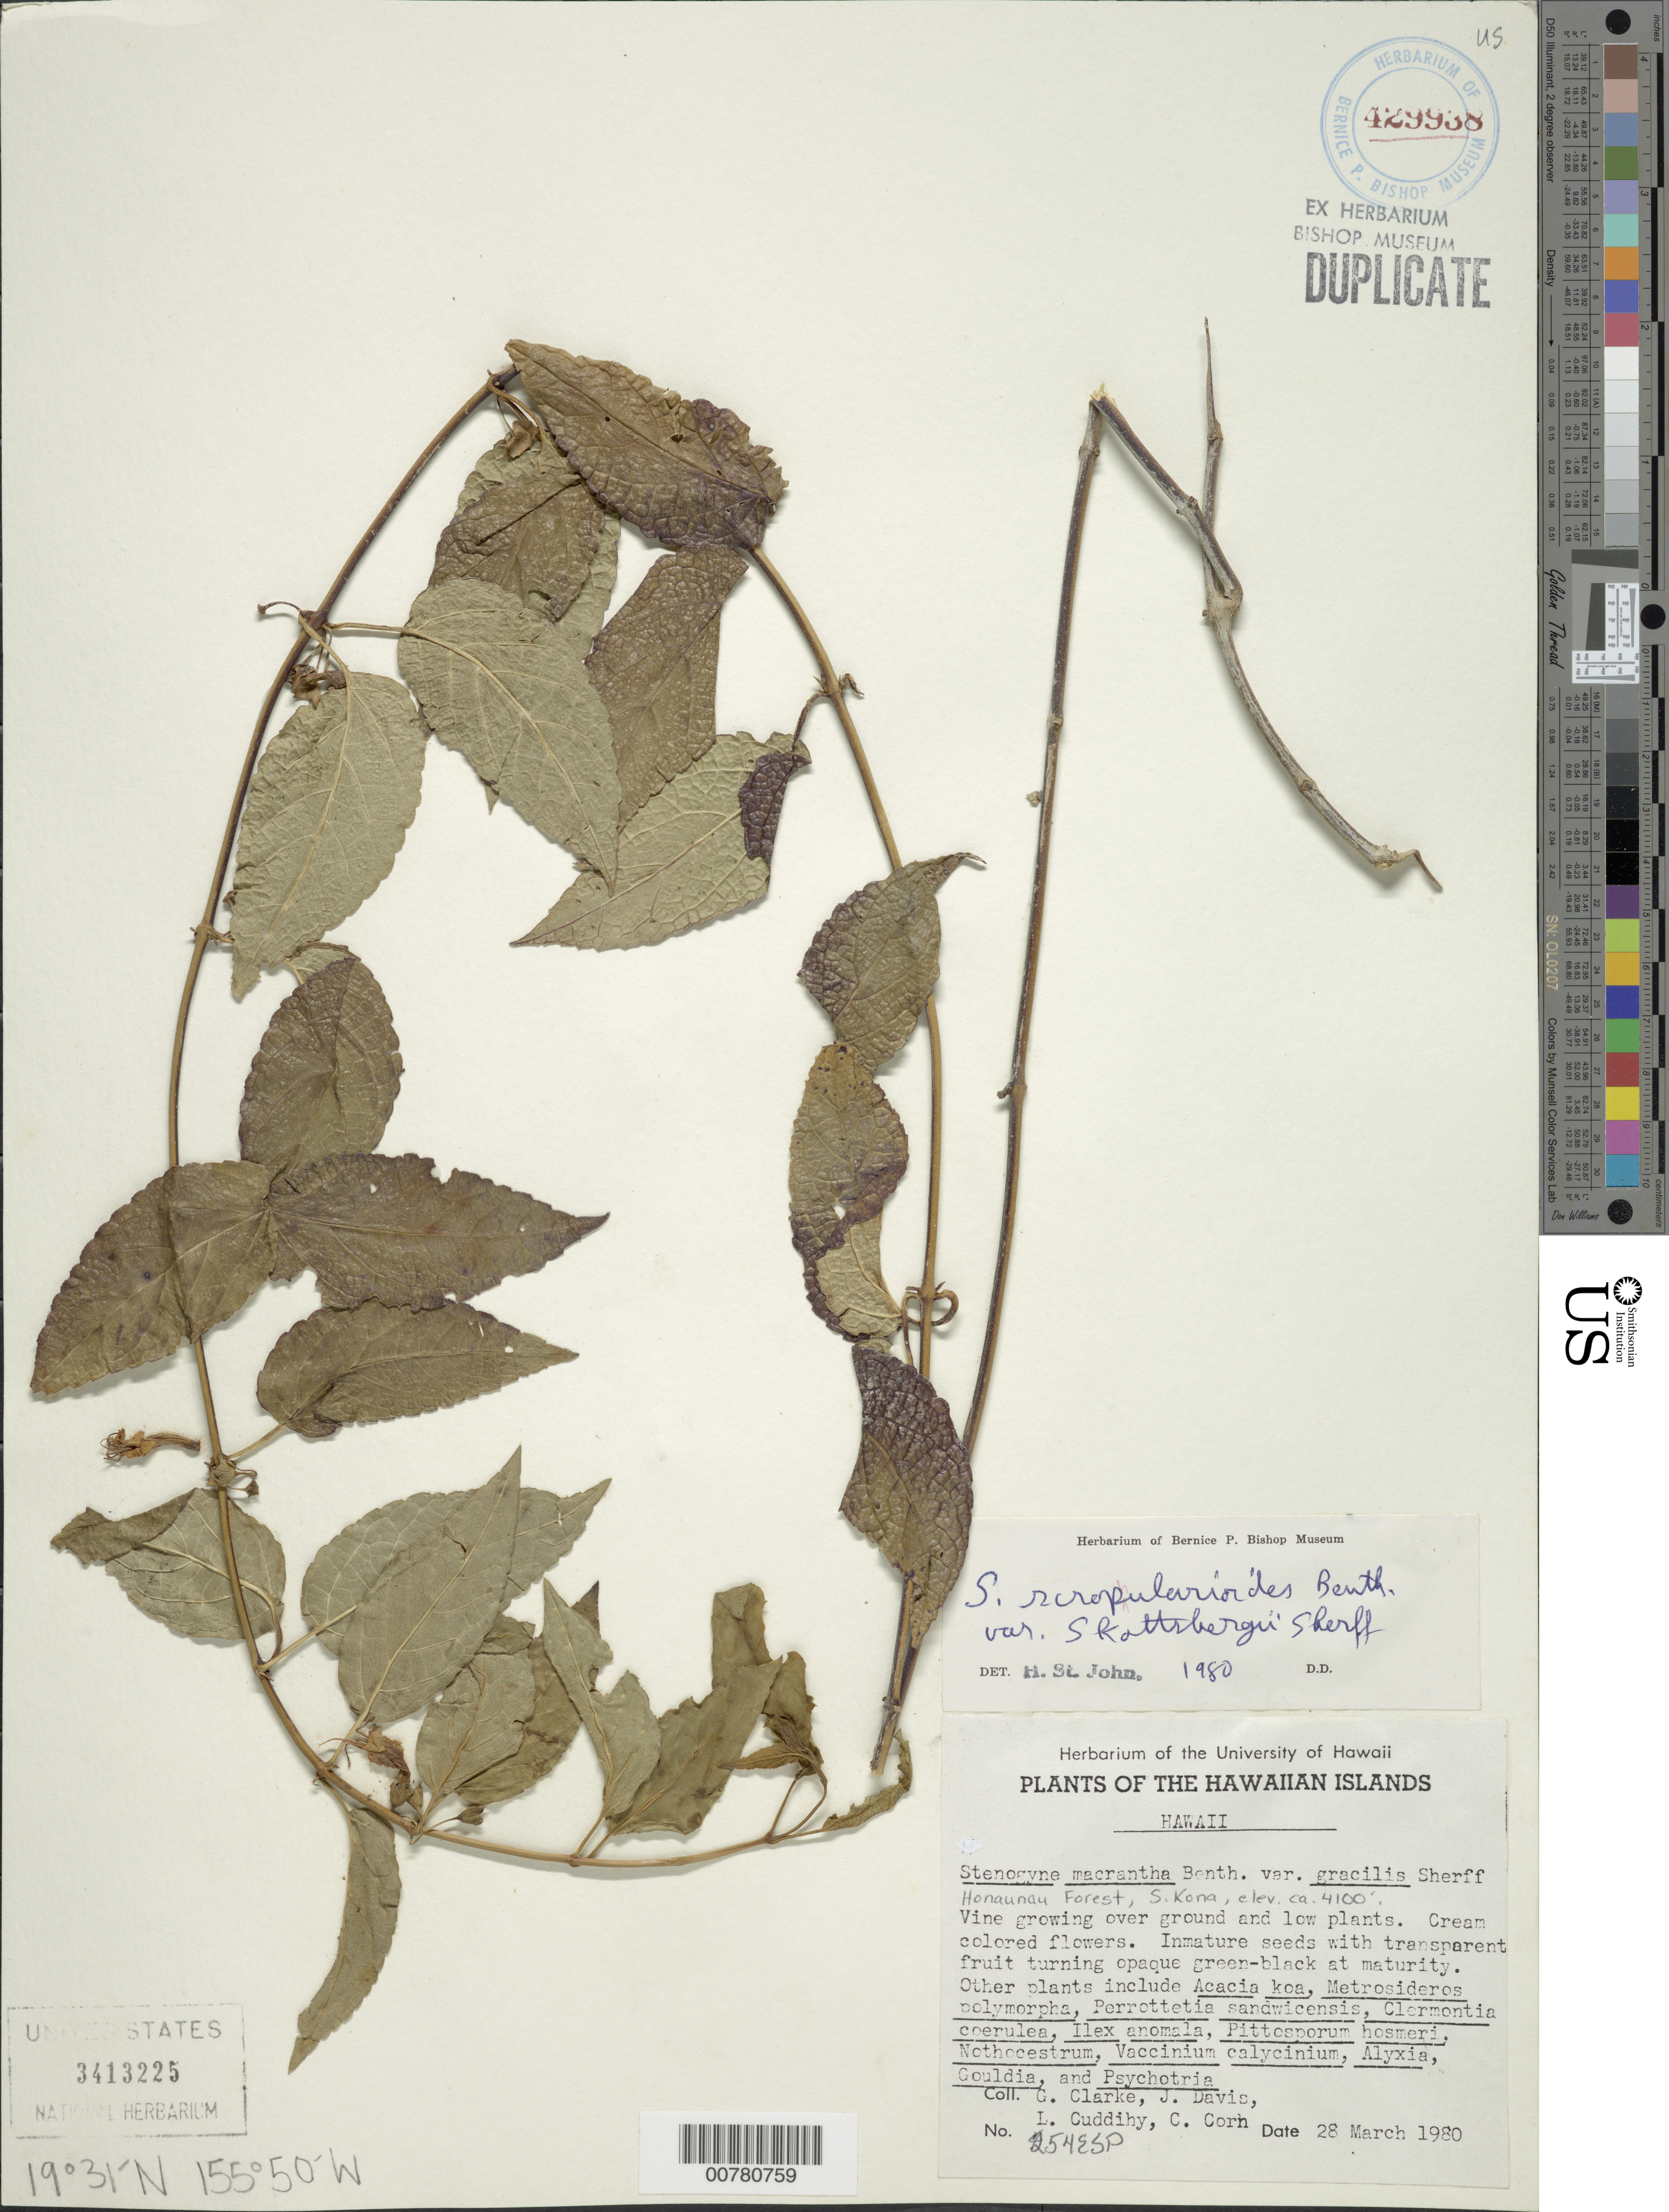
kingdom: Plantae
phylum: Tracheophyta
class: Magnoliopsida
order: Lamiales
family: Lamiaceae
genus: Stenogyne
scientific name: Stenogyne scrophularioides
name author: Benth.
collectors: G. Clarke, J. Davis, L. Cuddihy & C. Corn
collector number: ESP 254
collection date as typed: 28 Mar 1980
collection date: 1980-03-28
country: United States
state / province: Hawaii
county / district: Hawaii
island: Hawaii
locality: Honaunau Forest, S.Kona.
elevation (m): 1249.7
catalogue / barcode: US 3413225